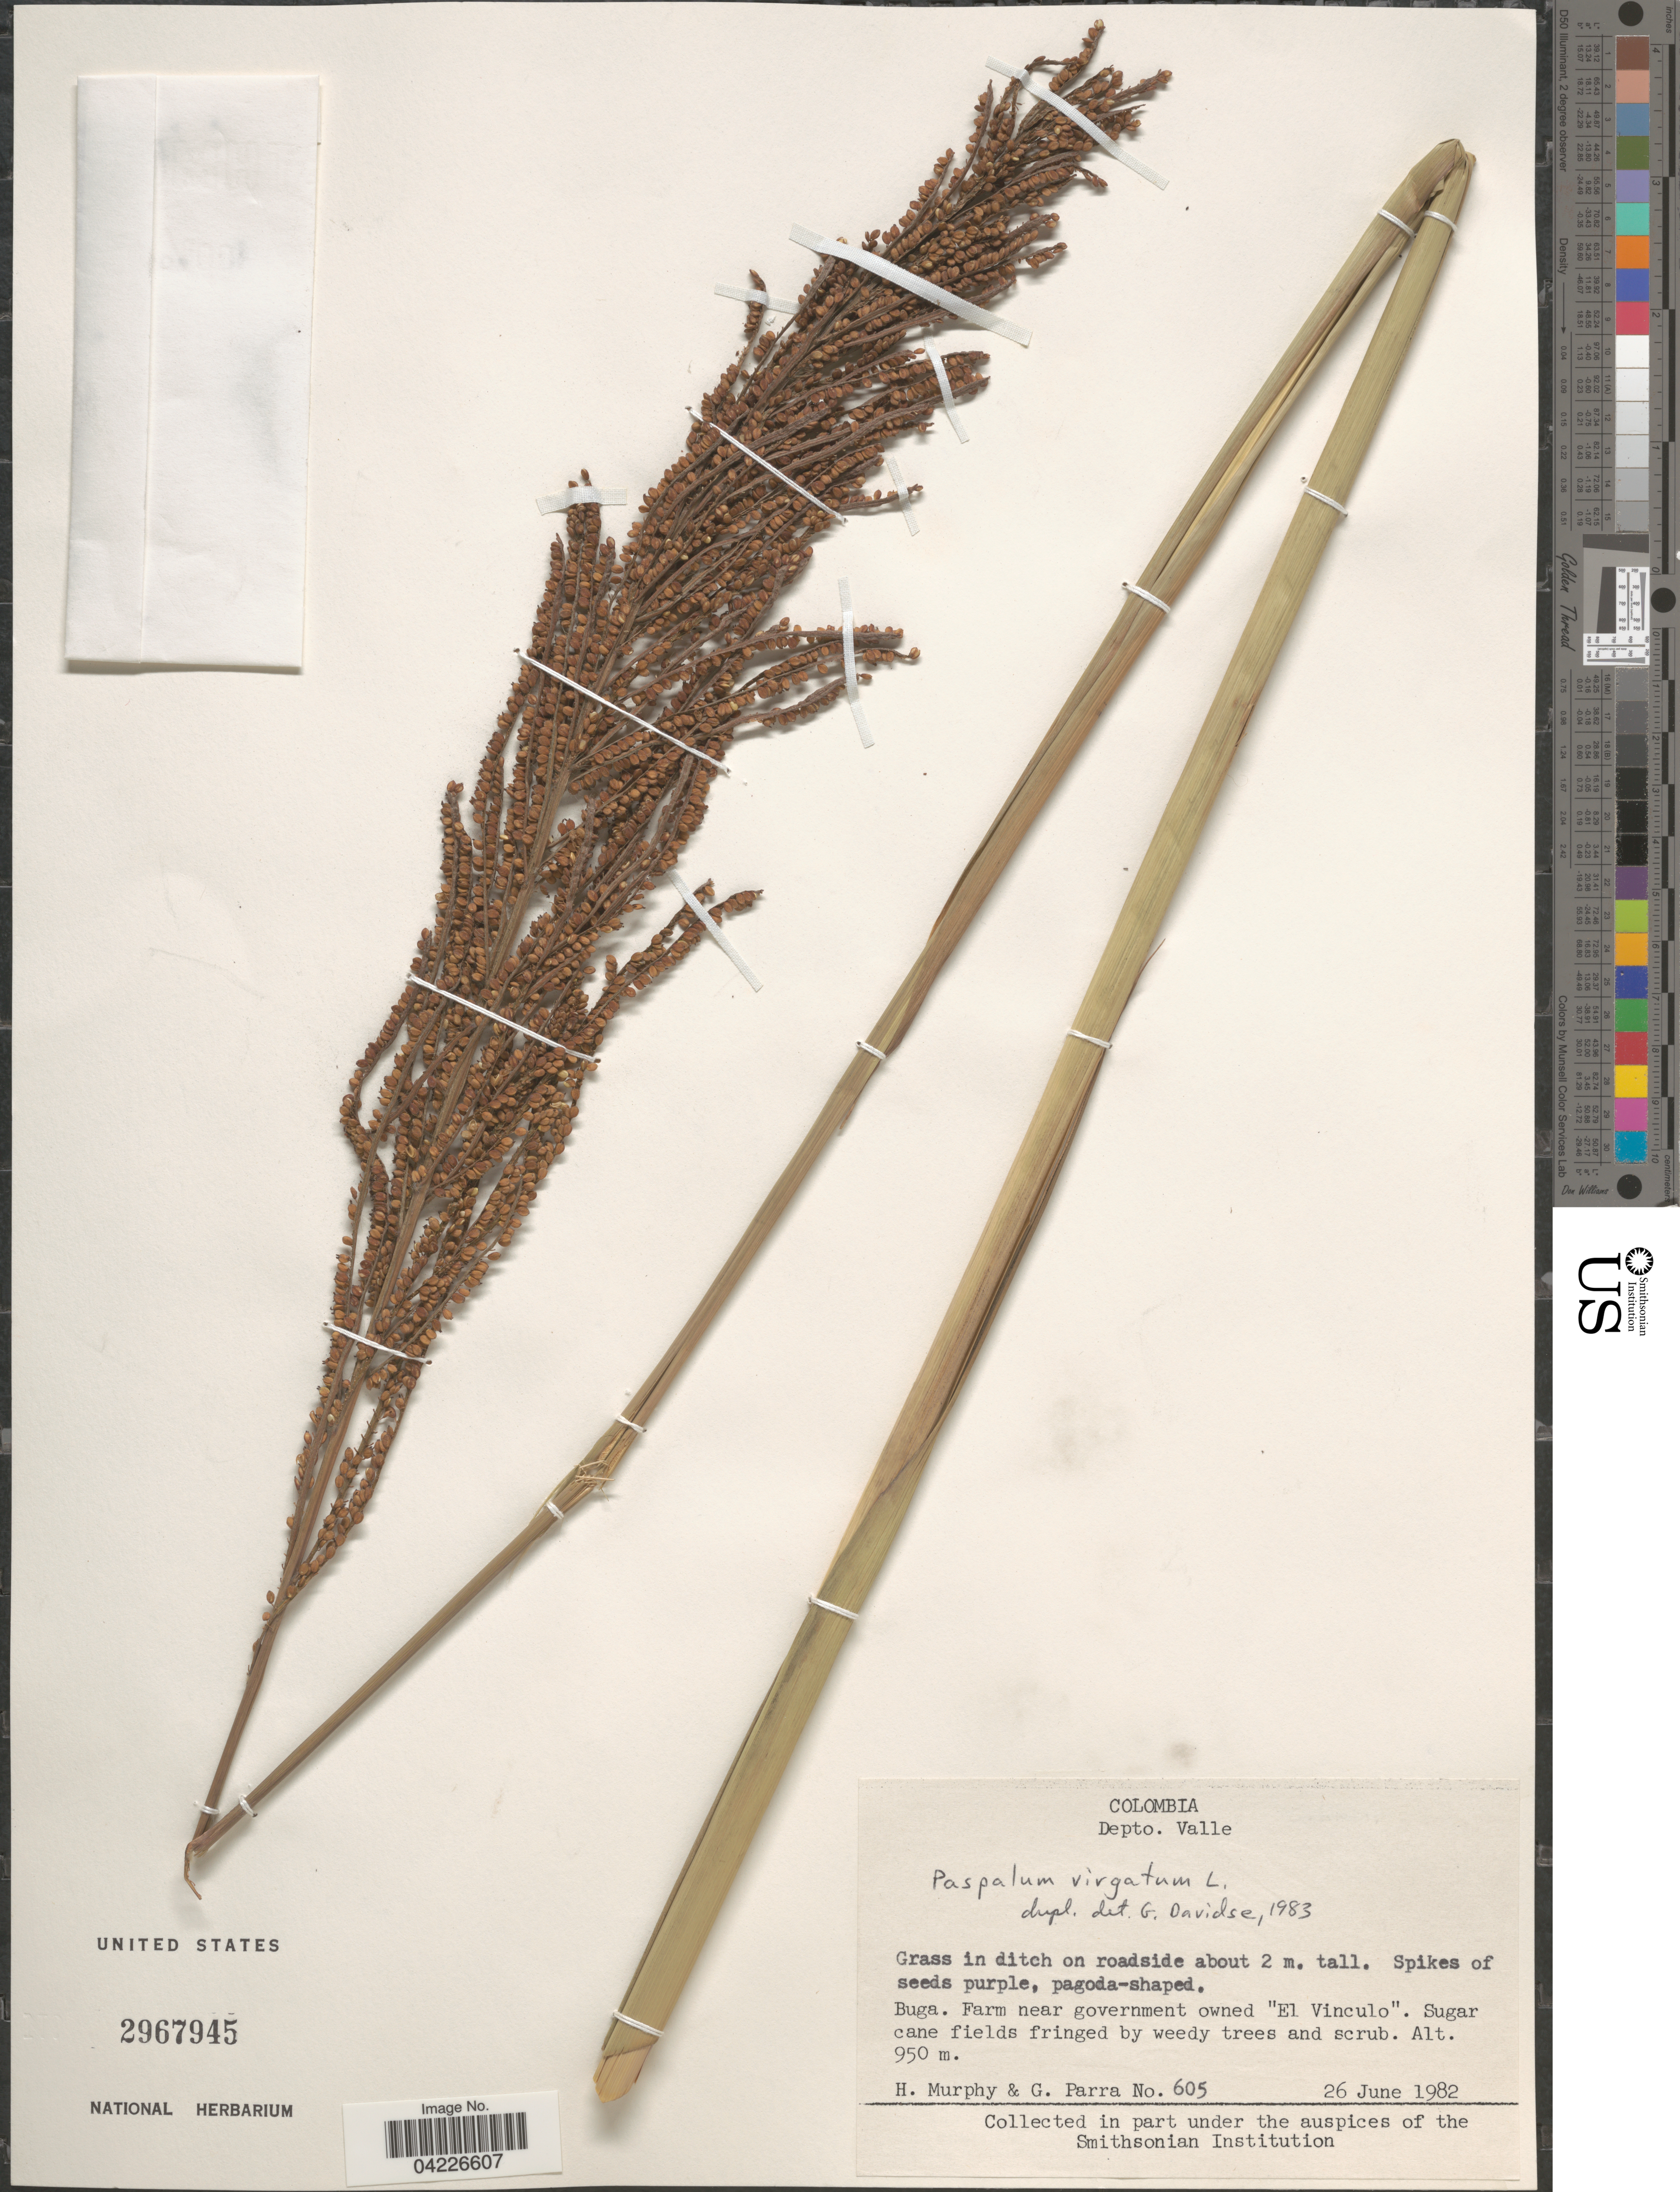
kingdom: Plantae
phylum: Tracheophyta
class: Liliopsida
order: Poales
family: Poaceae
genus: Paspalum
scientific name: Paspalum virgatum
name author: L.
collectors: H. Murphy & G. Parra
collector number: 605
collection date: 1982-06-26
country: Colombia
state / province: Valle del Cauca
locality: Depto. Valle. Buga. Farm near government owned "El Vinculo".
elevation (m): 950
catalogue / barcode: US 2967945